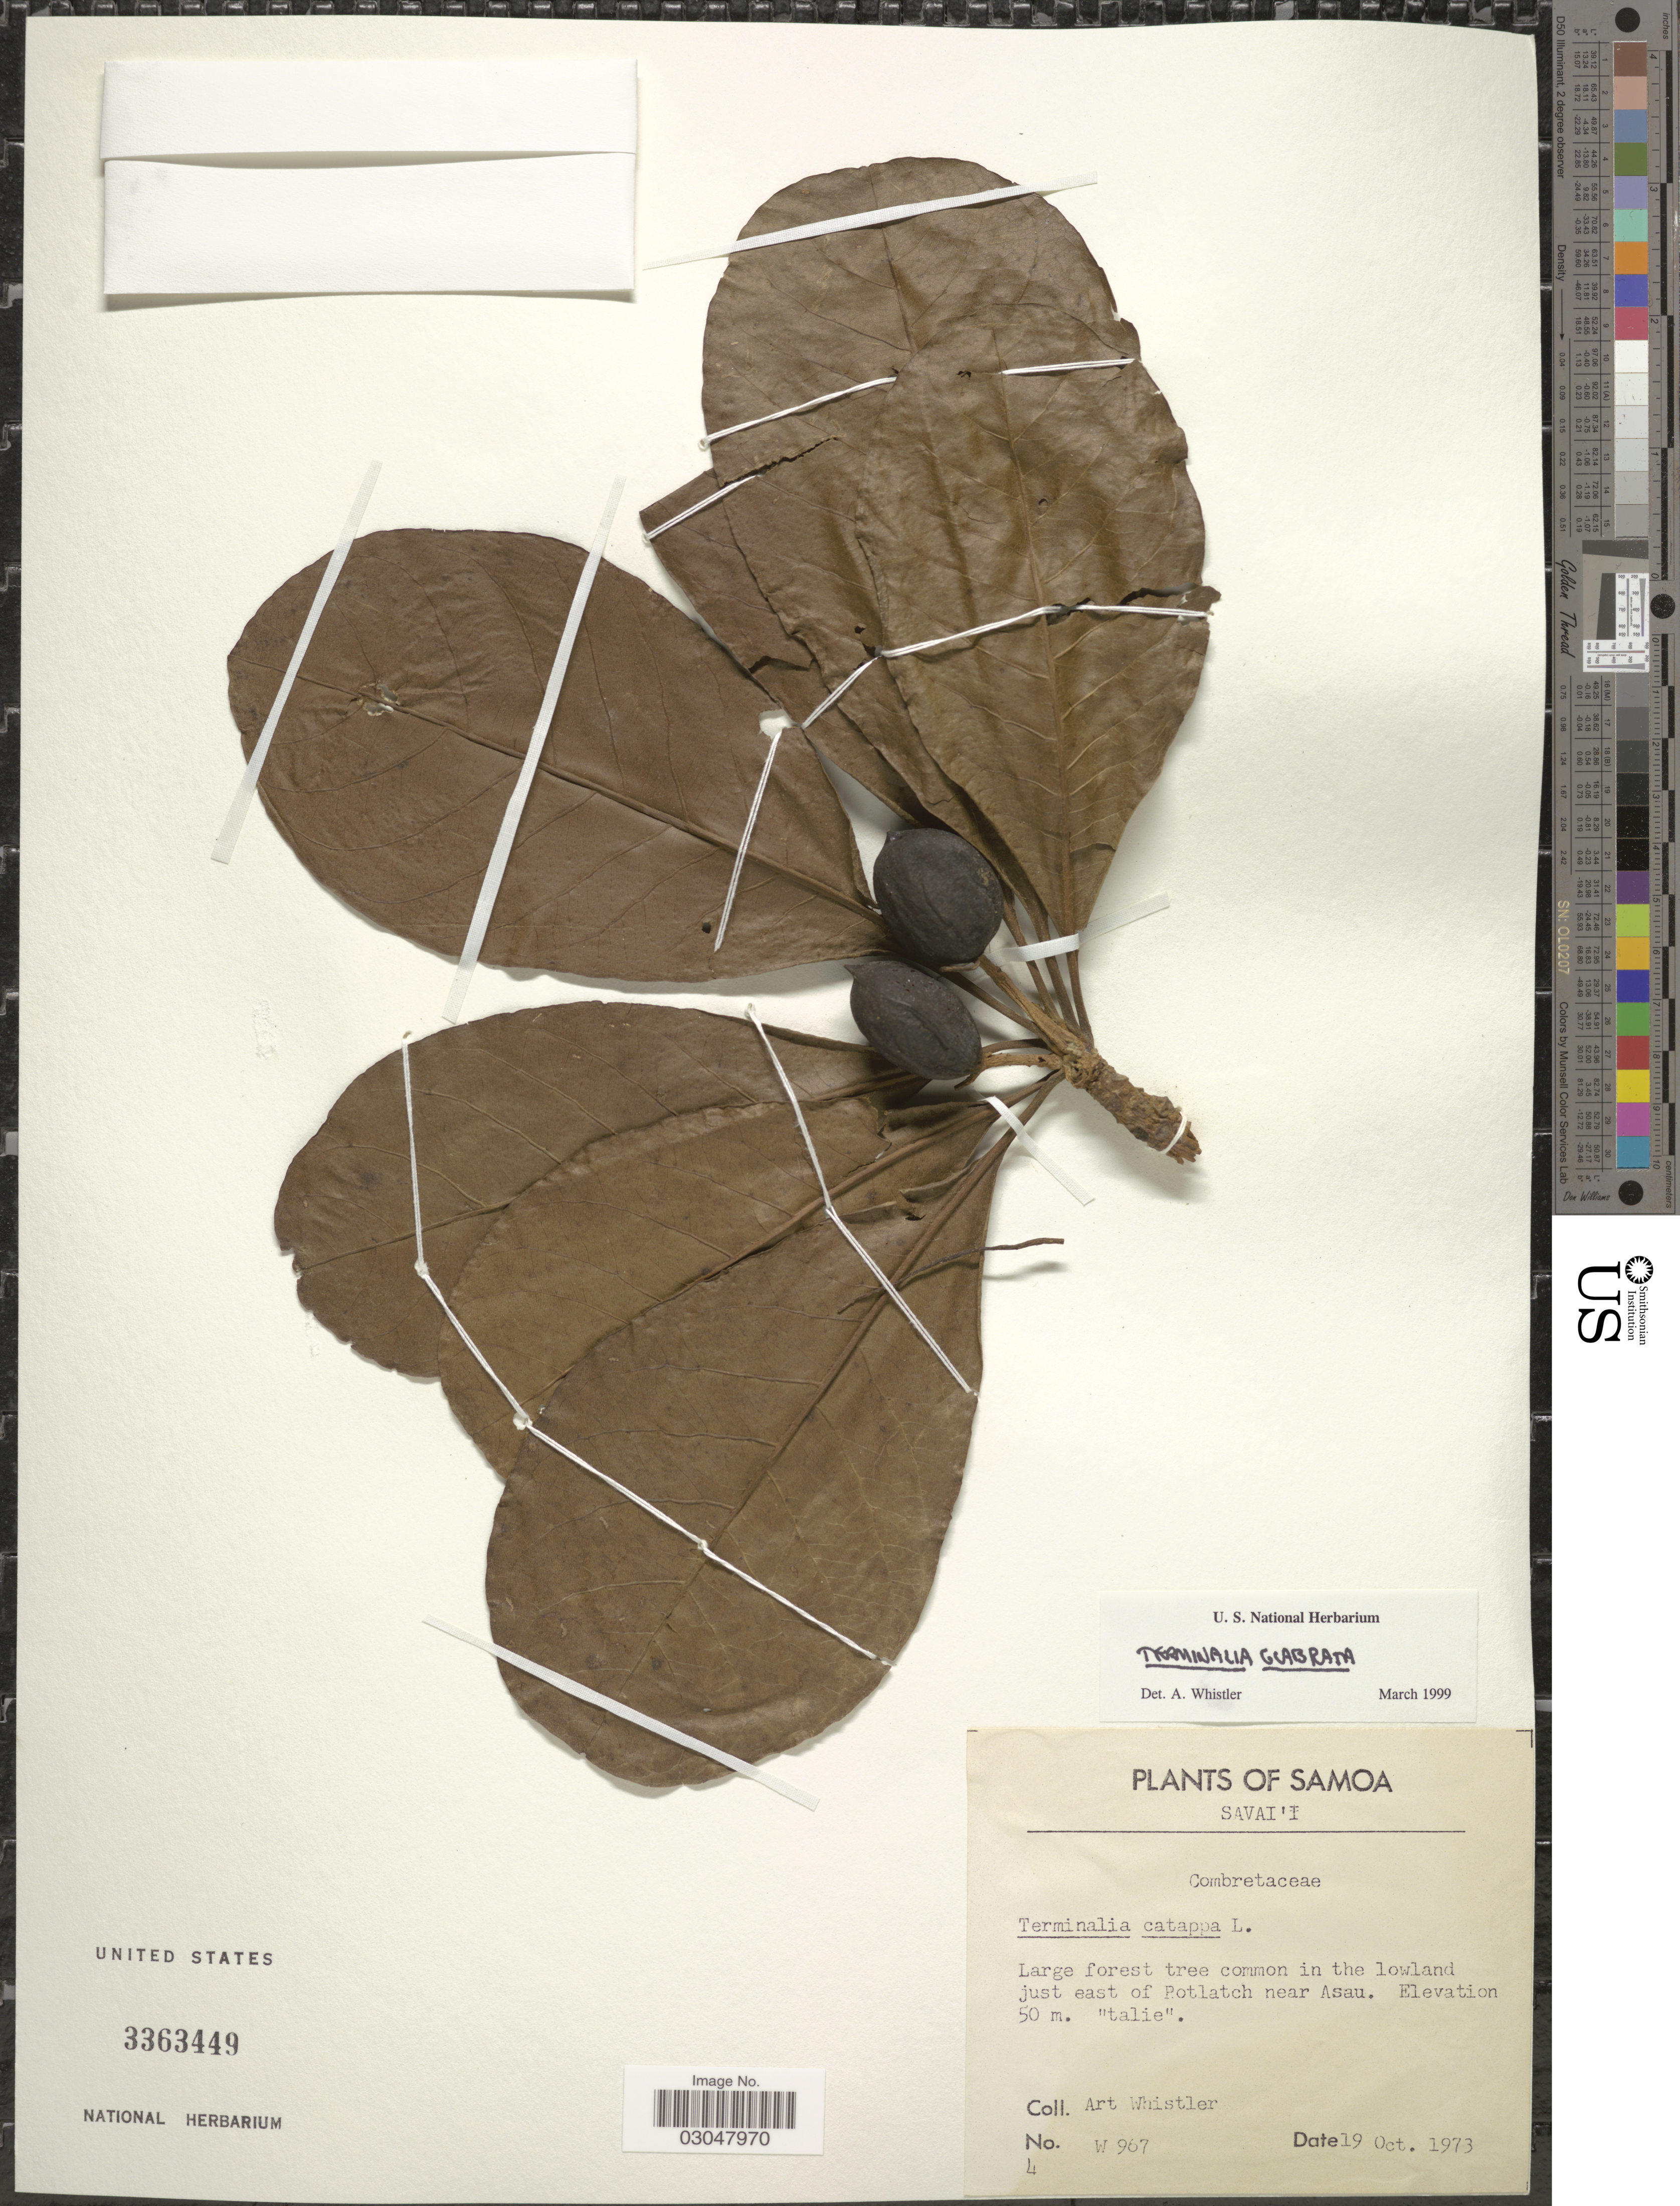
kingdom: Plantae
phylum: Tracheophyta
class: Magnoliopsida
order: Myrtales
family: Combretaceae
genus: Terminalia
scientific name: Terminalia glabrata var. rarotongensis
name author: Fosberg & Sachet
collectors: A. Whistler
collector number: W967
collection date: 1973-10-19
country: Samoa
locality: Samoa. Savai'i. Large forest tree common in the lowland just east of Potlatch near Asau.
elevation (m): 50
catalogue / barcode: US 3363449